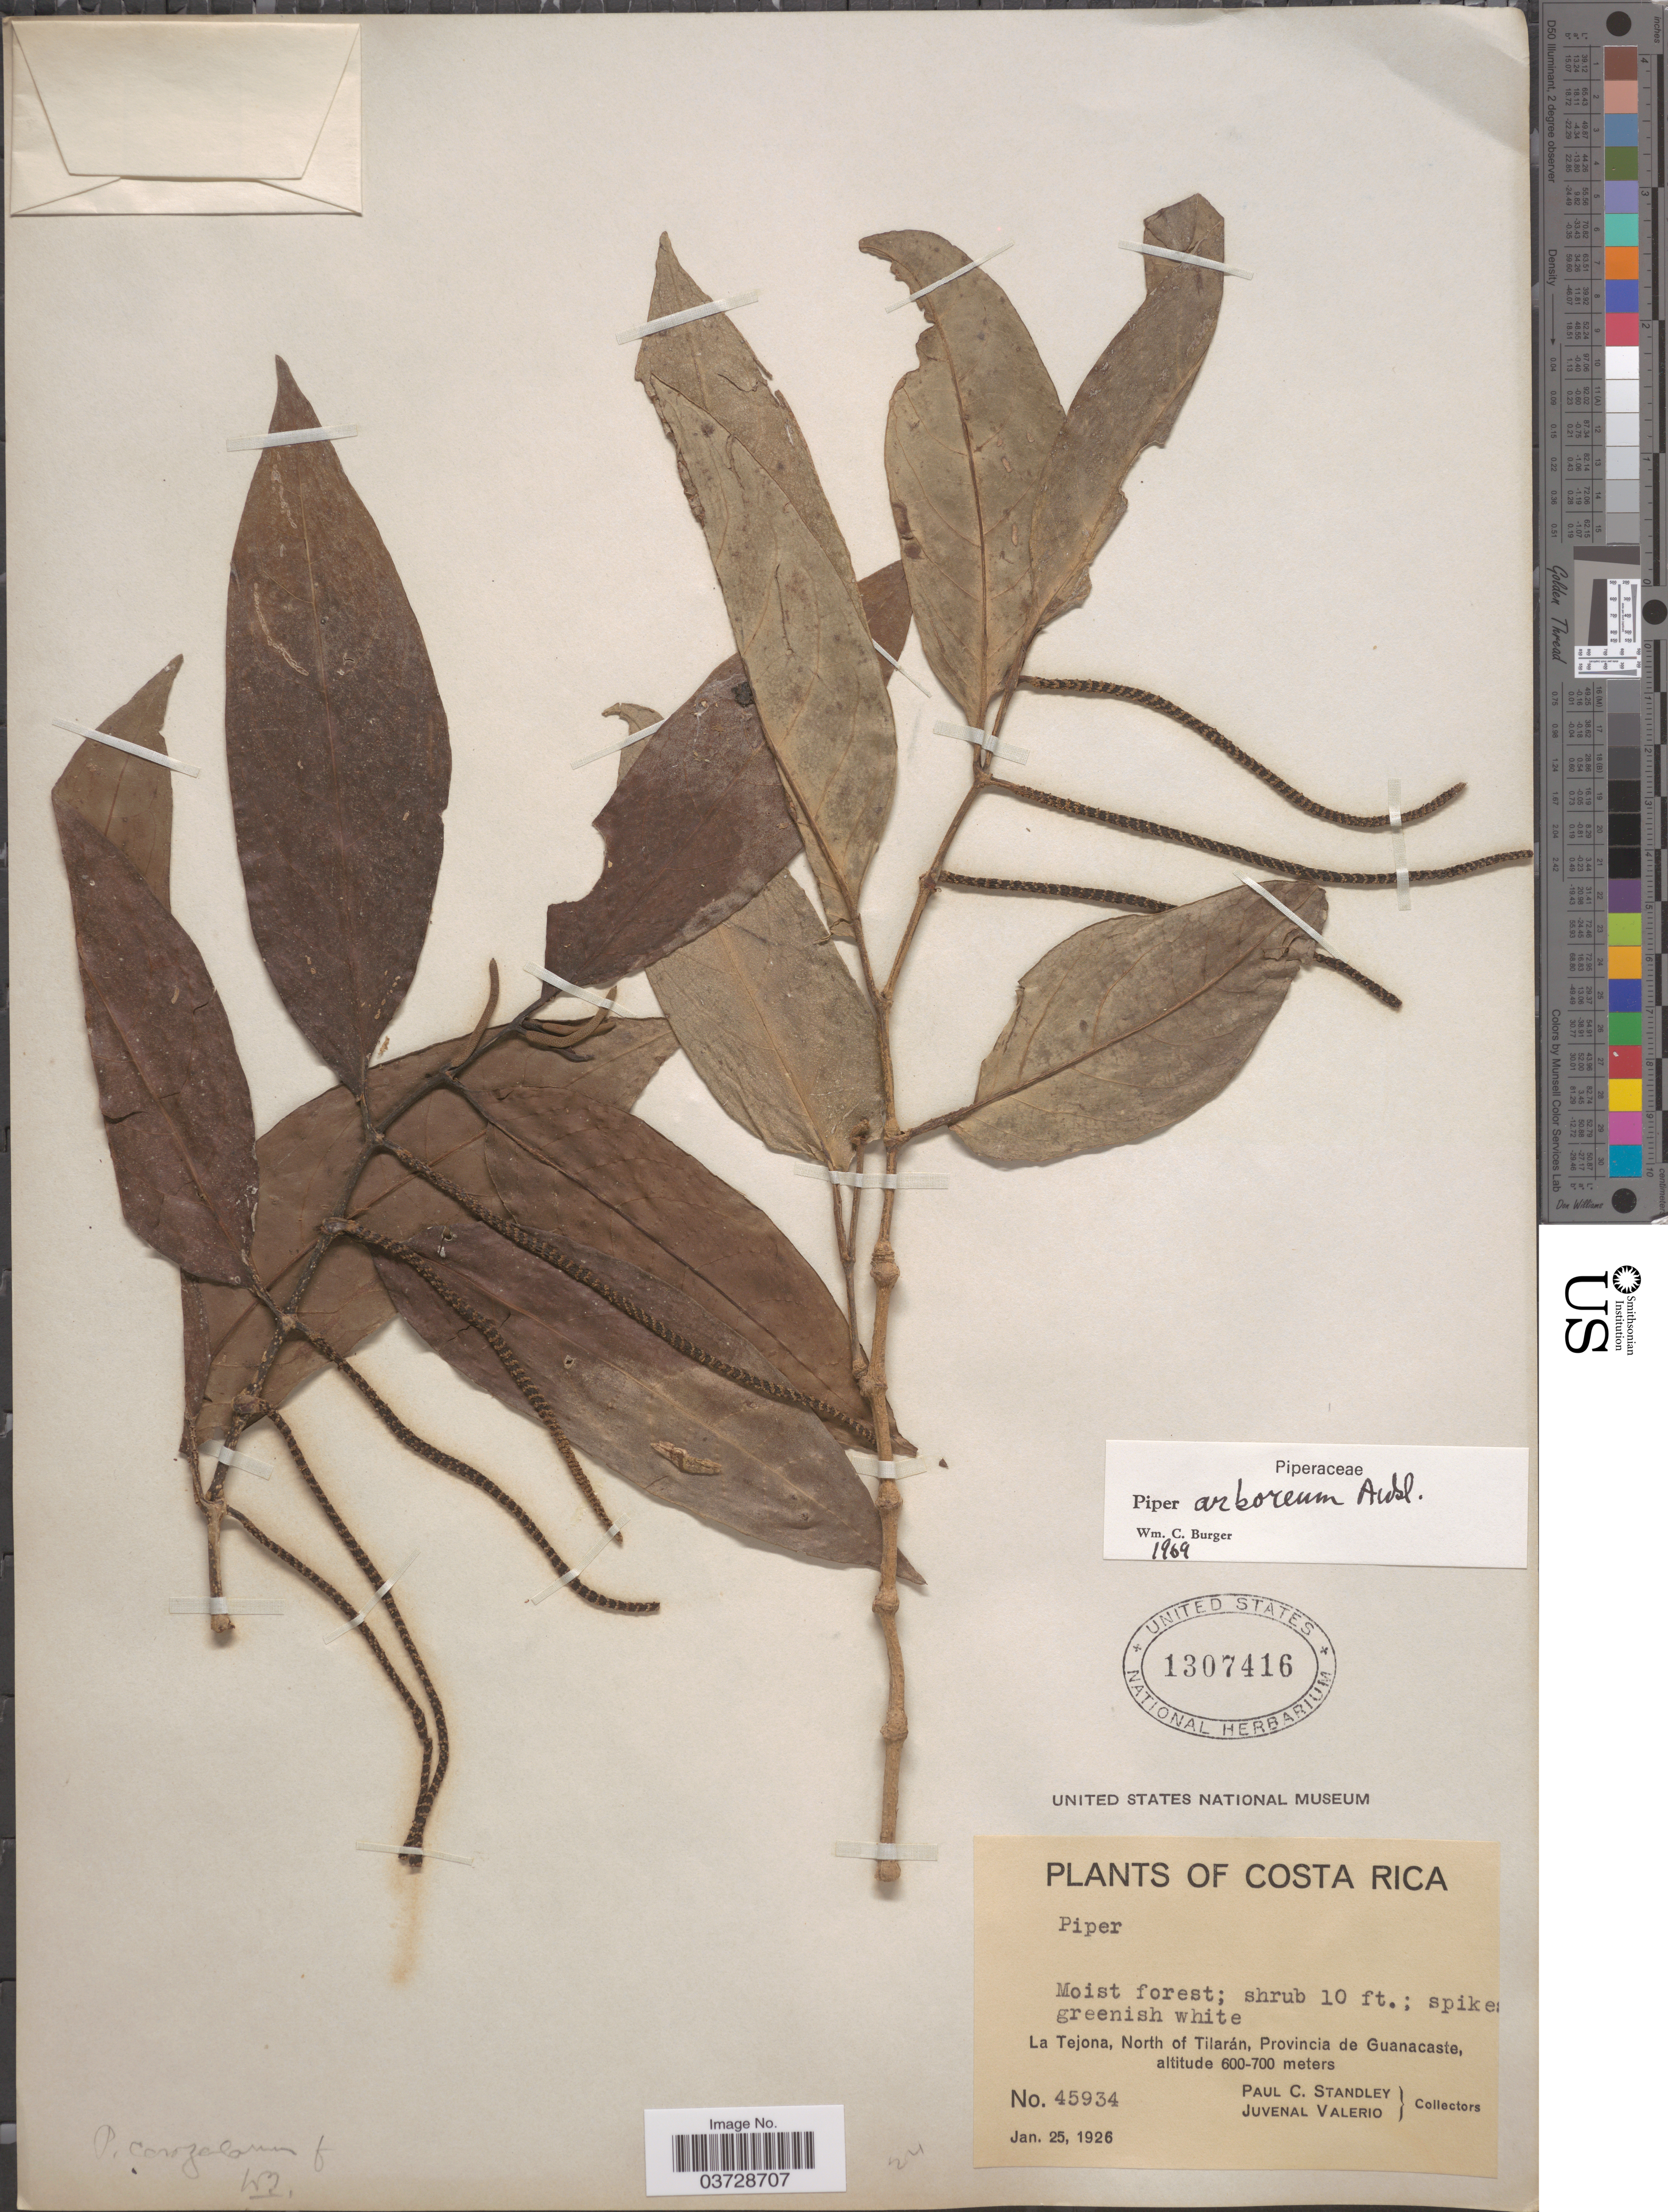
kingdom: Plantae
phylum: Tracheophyta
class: Magnoliopsida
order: Piperales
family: Piperaceae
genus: Piper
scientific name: Piper arboreum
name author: Aubl.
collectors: P. C. Standley & J. Valerio R.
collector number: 45934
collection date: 1926-01-25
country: Costa Rica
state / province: Guanacaste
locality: La Tejona, North of Tilarán.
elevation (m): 600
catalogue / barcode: US 1307416